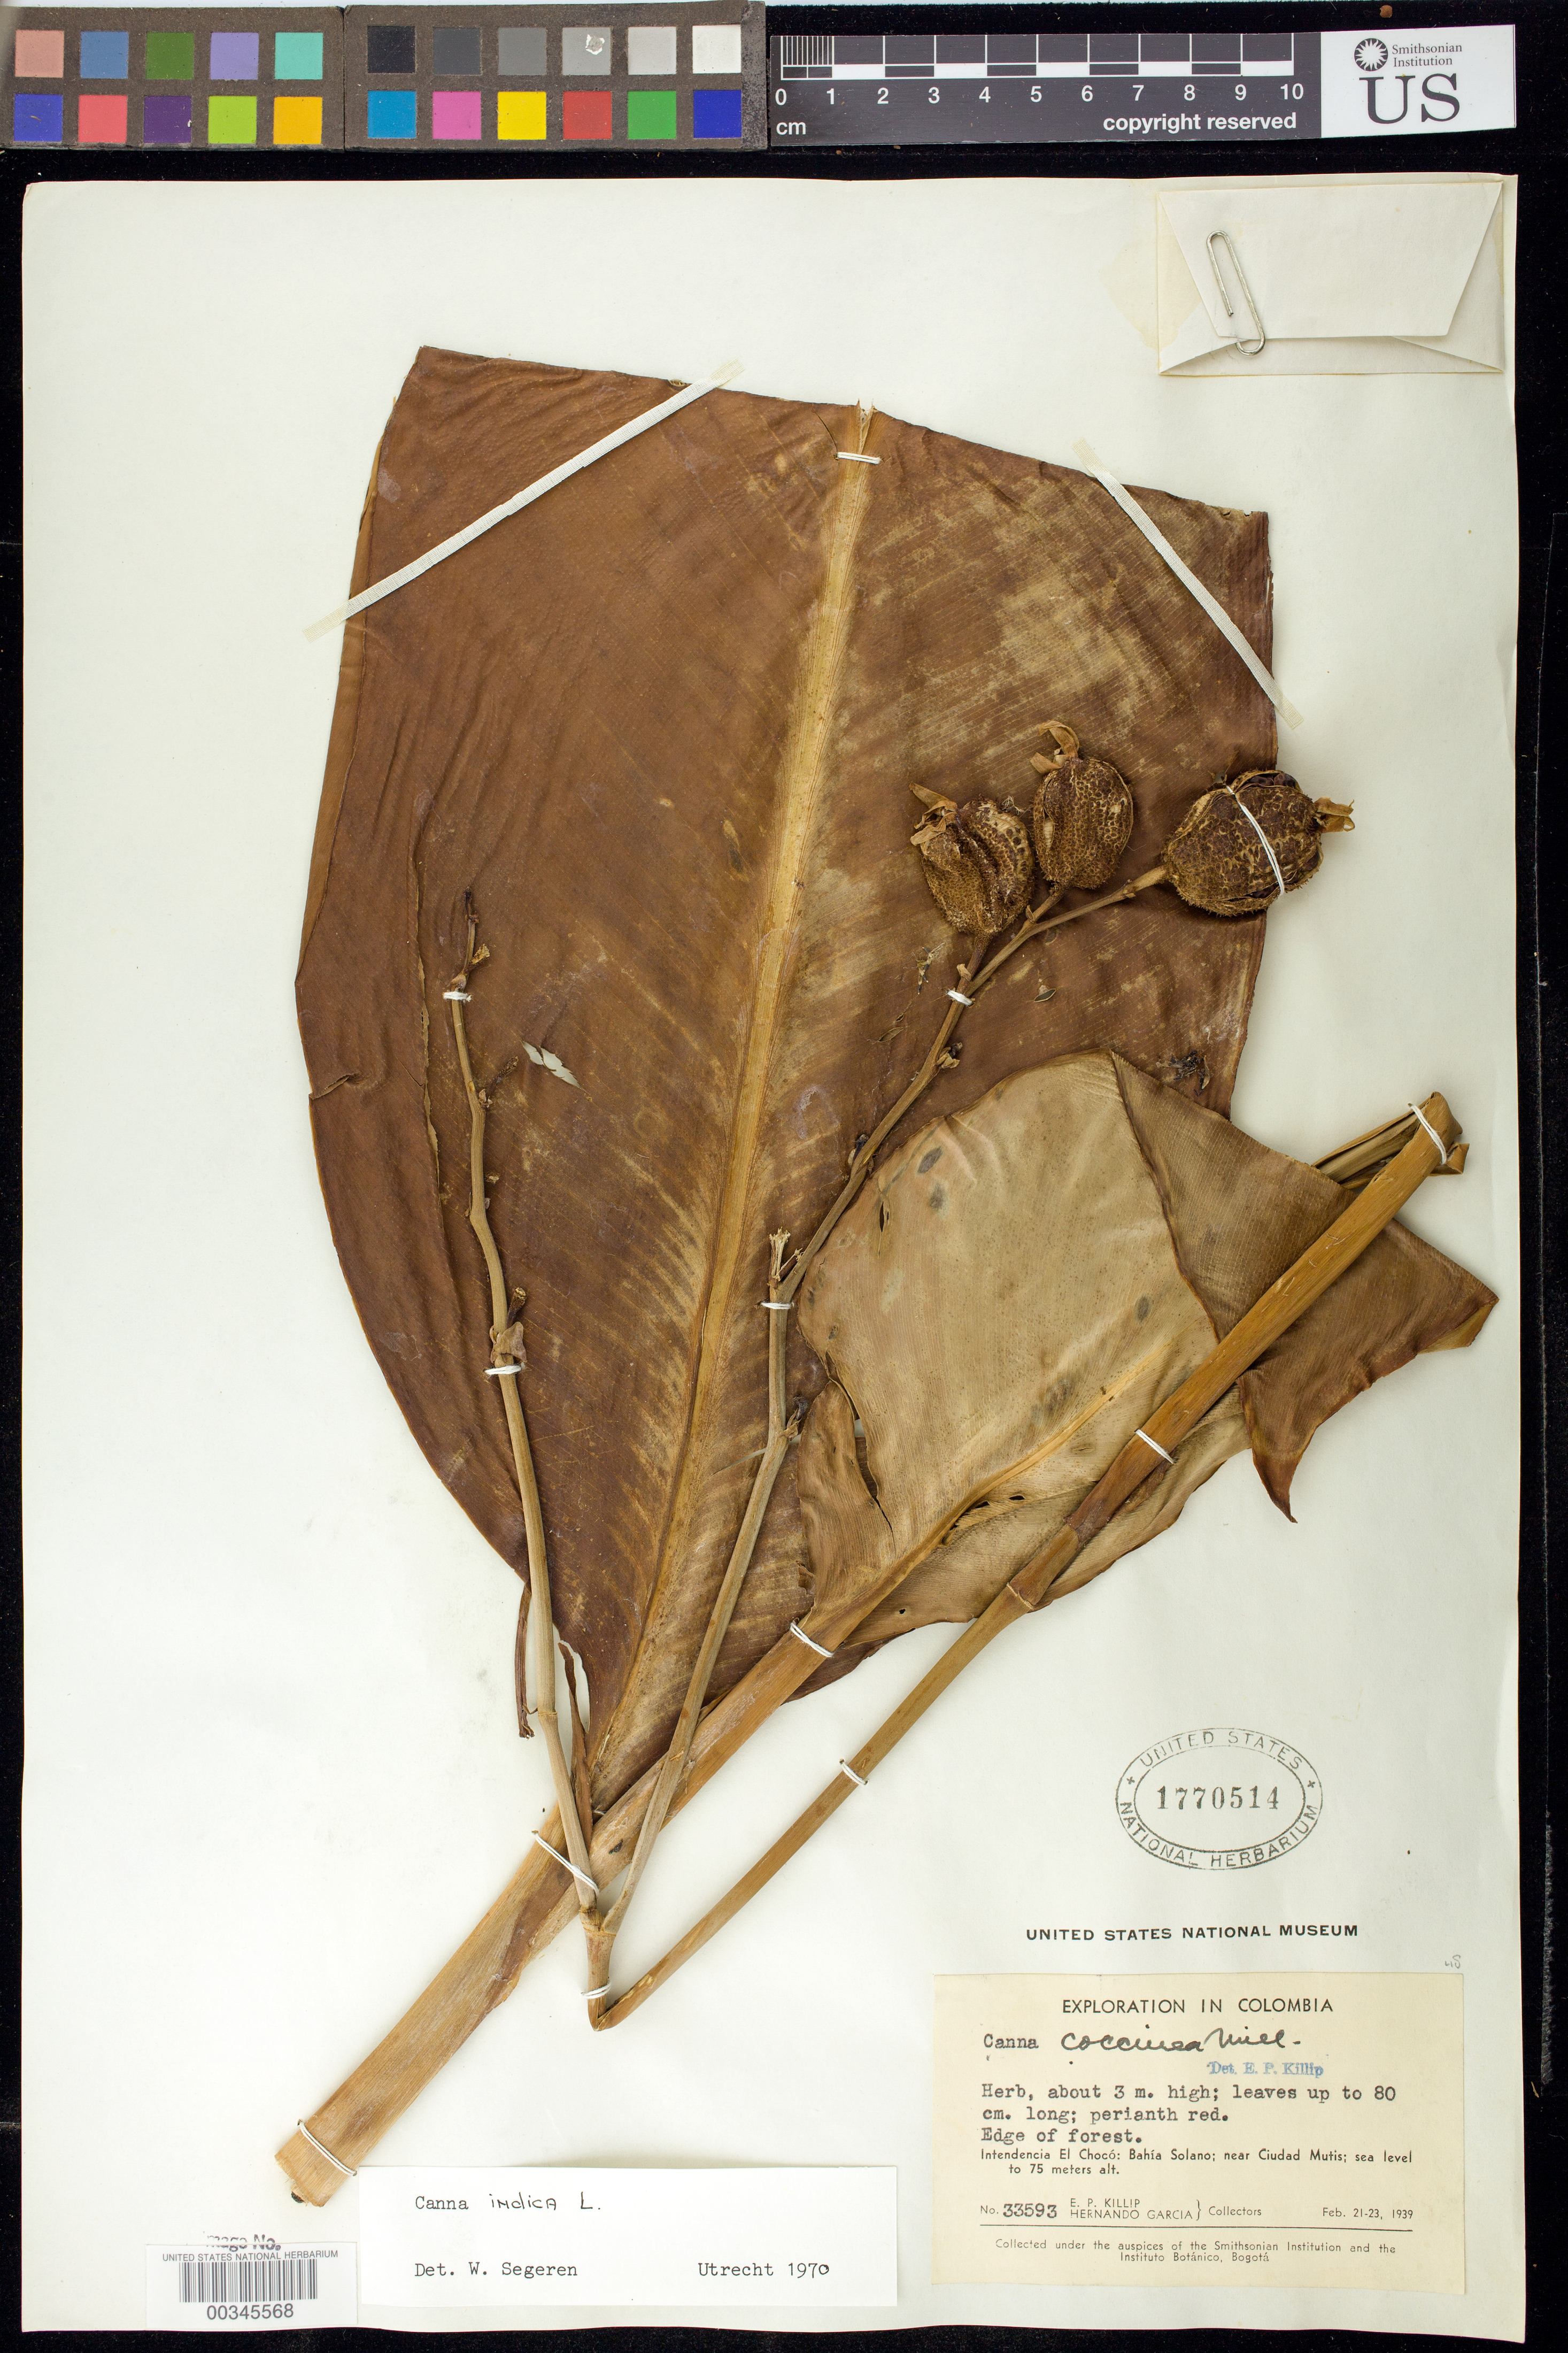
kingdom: Plantae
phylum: Tracheophyta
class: Liliopsida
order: Zingiberales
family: Cannaceae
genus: Canna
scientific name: Canna indica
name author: L.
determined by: Segeren, W.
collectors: E. P. Killip & H. Garcia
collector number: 33593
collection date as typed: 21 Feb 1939 to 23 Feb 1939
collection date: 1939-02-21/1939-02-23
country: Colombia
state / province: Chocó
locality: Bahia Solano; near Cuidad Mutis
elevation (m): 0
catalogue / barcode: US 1770514